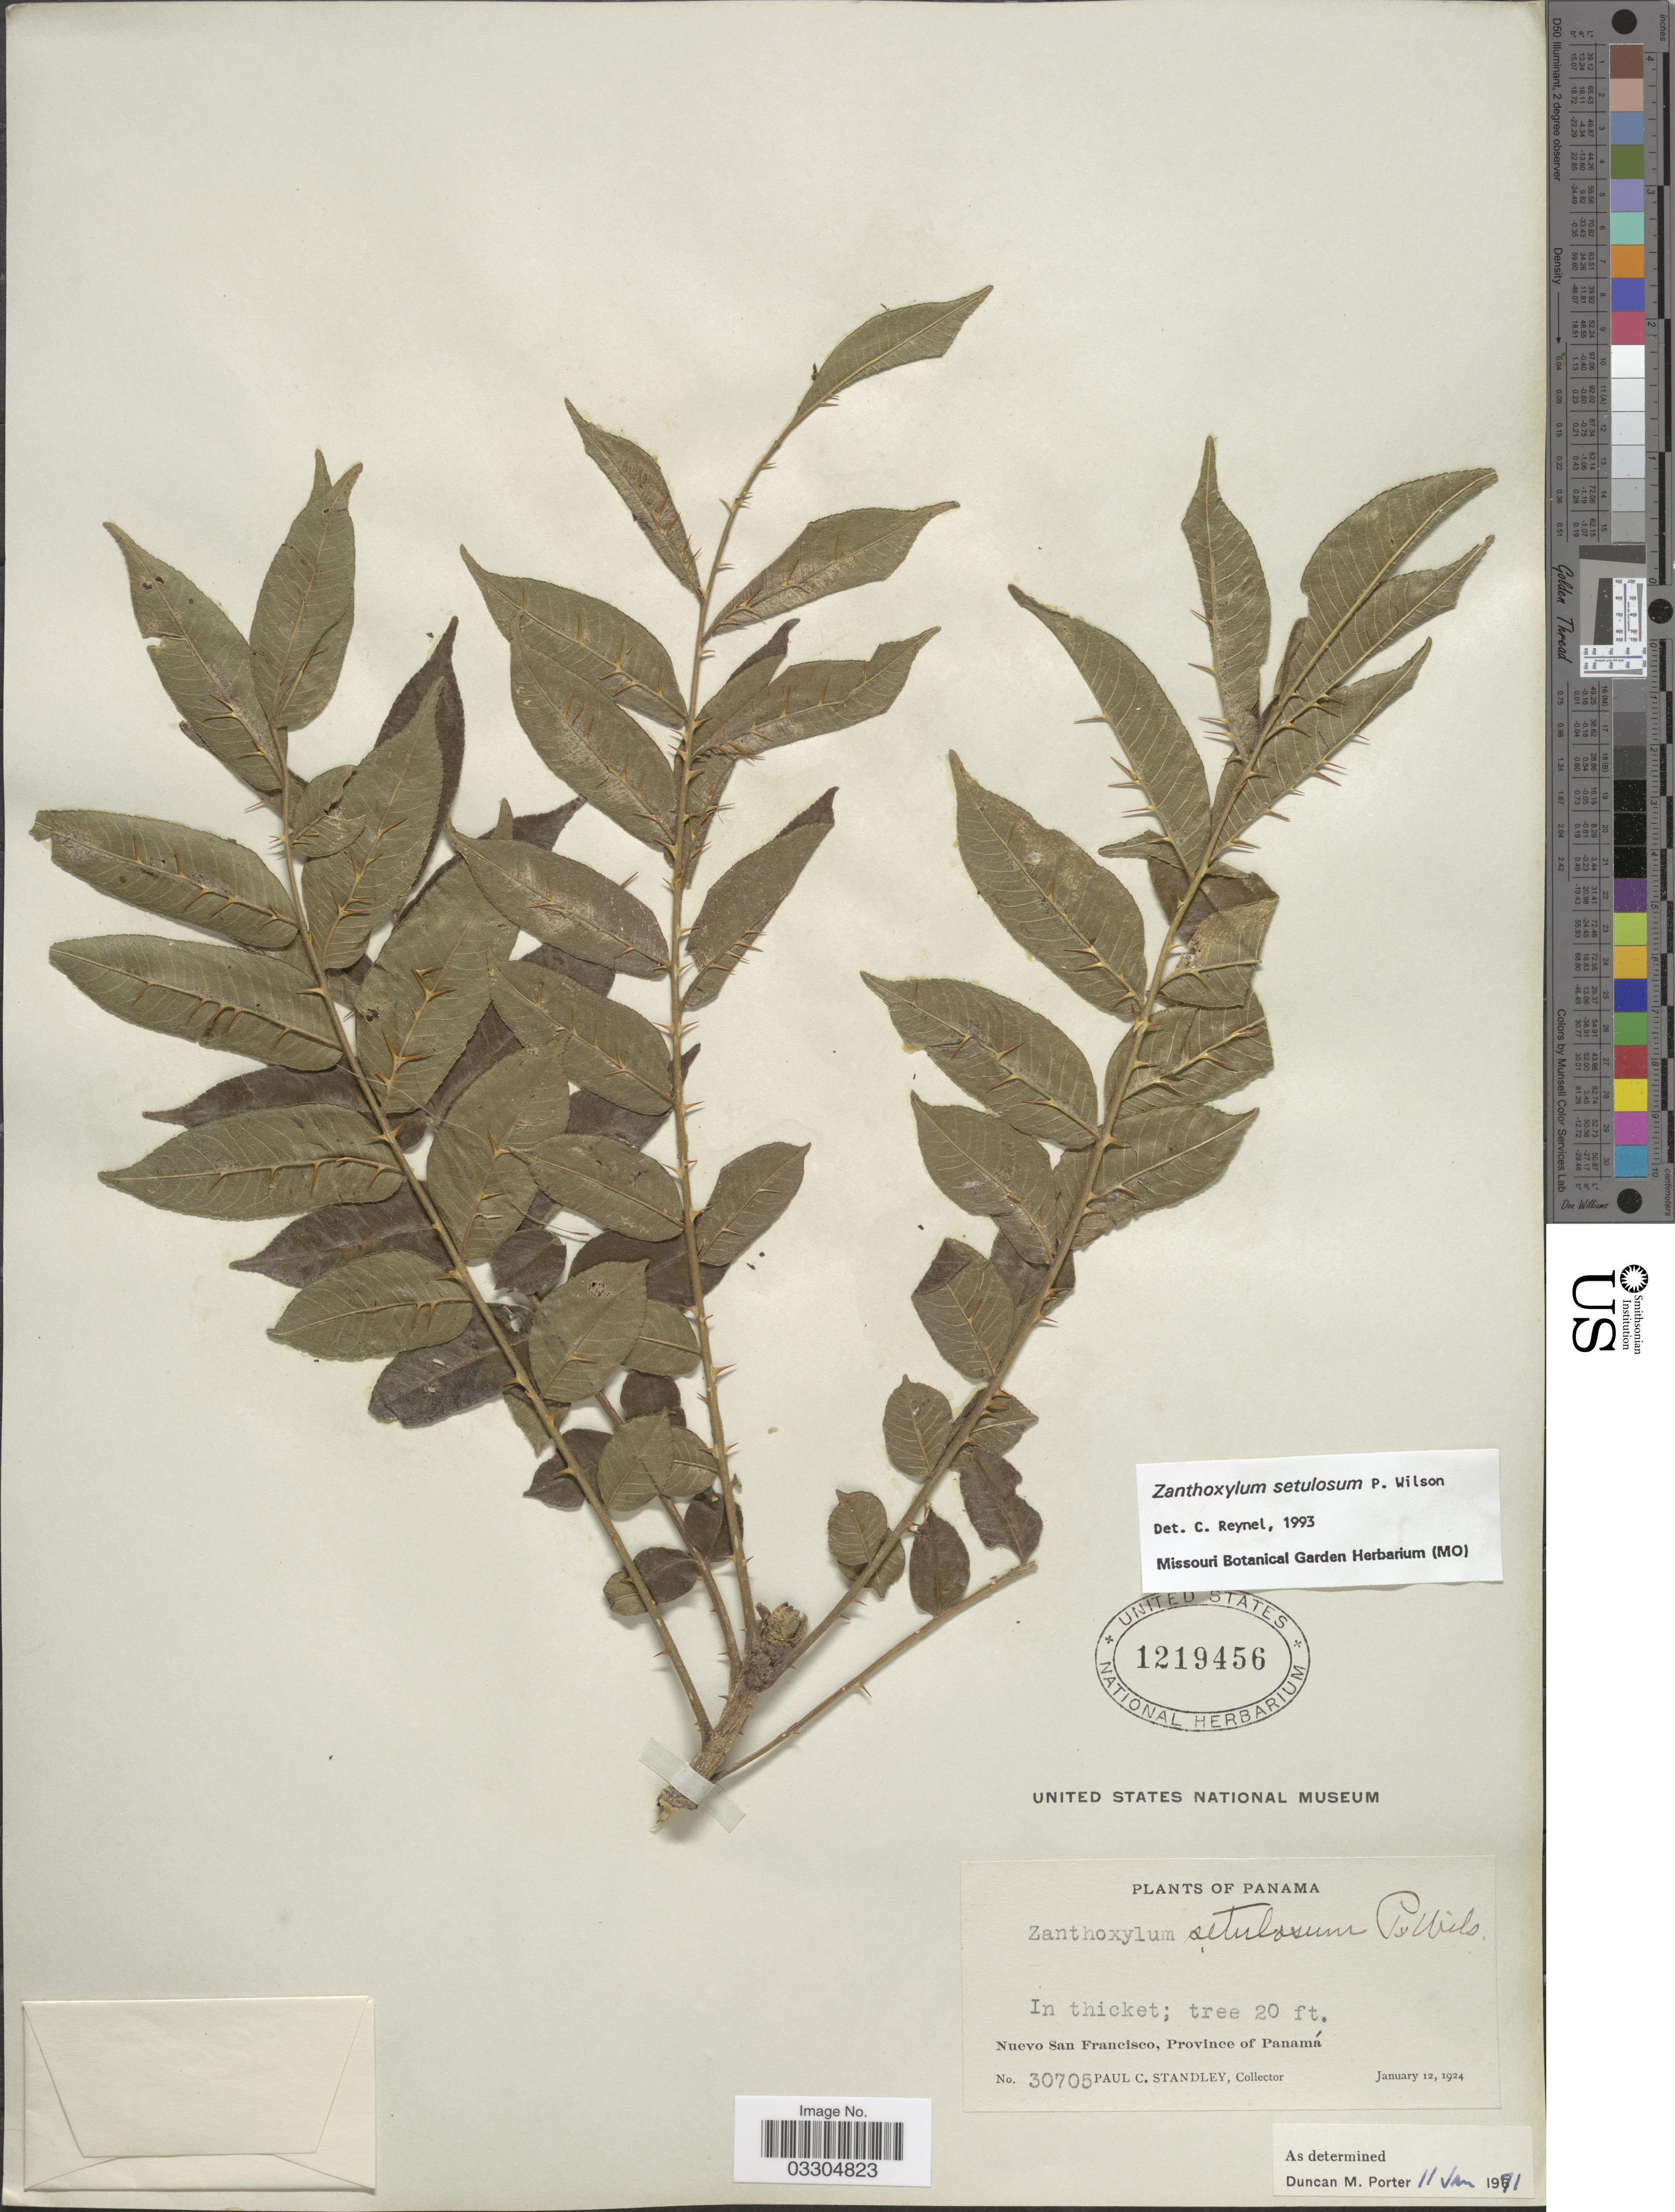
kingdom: Plantae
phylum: Tracheophyta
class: Magnoliopsida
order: Sapindales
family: Rutaceae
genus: Zanthoxylum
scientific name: Zanthoxylum setulosum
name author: P. Wilson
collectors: P. C. Standley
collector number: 30705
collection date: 1924-01-12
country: Panama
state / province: Panamá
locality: Nuevo San Francisco.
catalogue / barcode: US 1219456